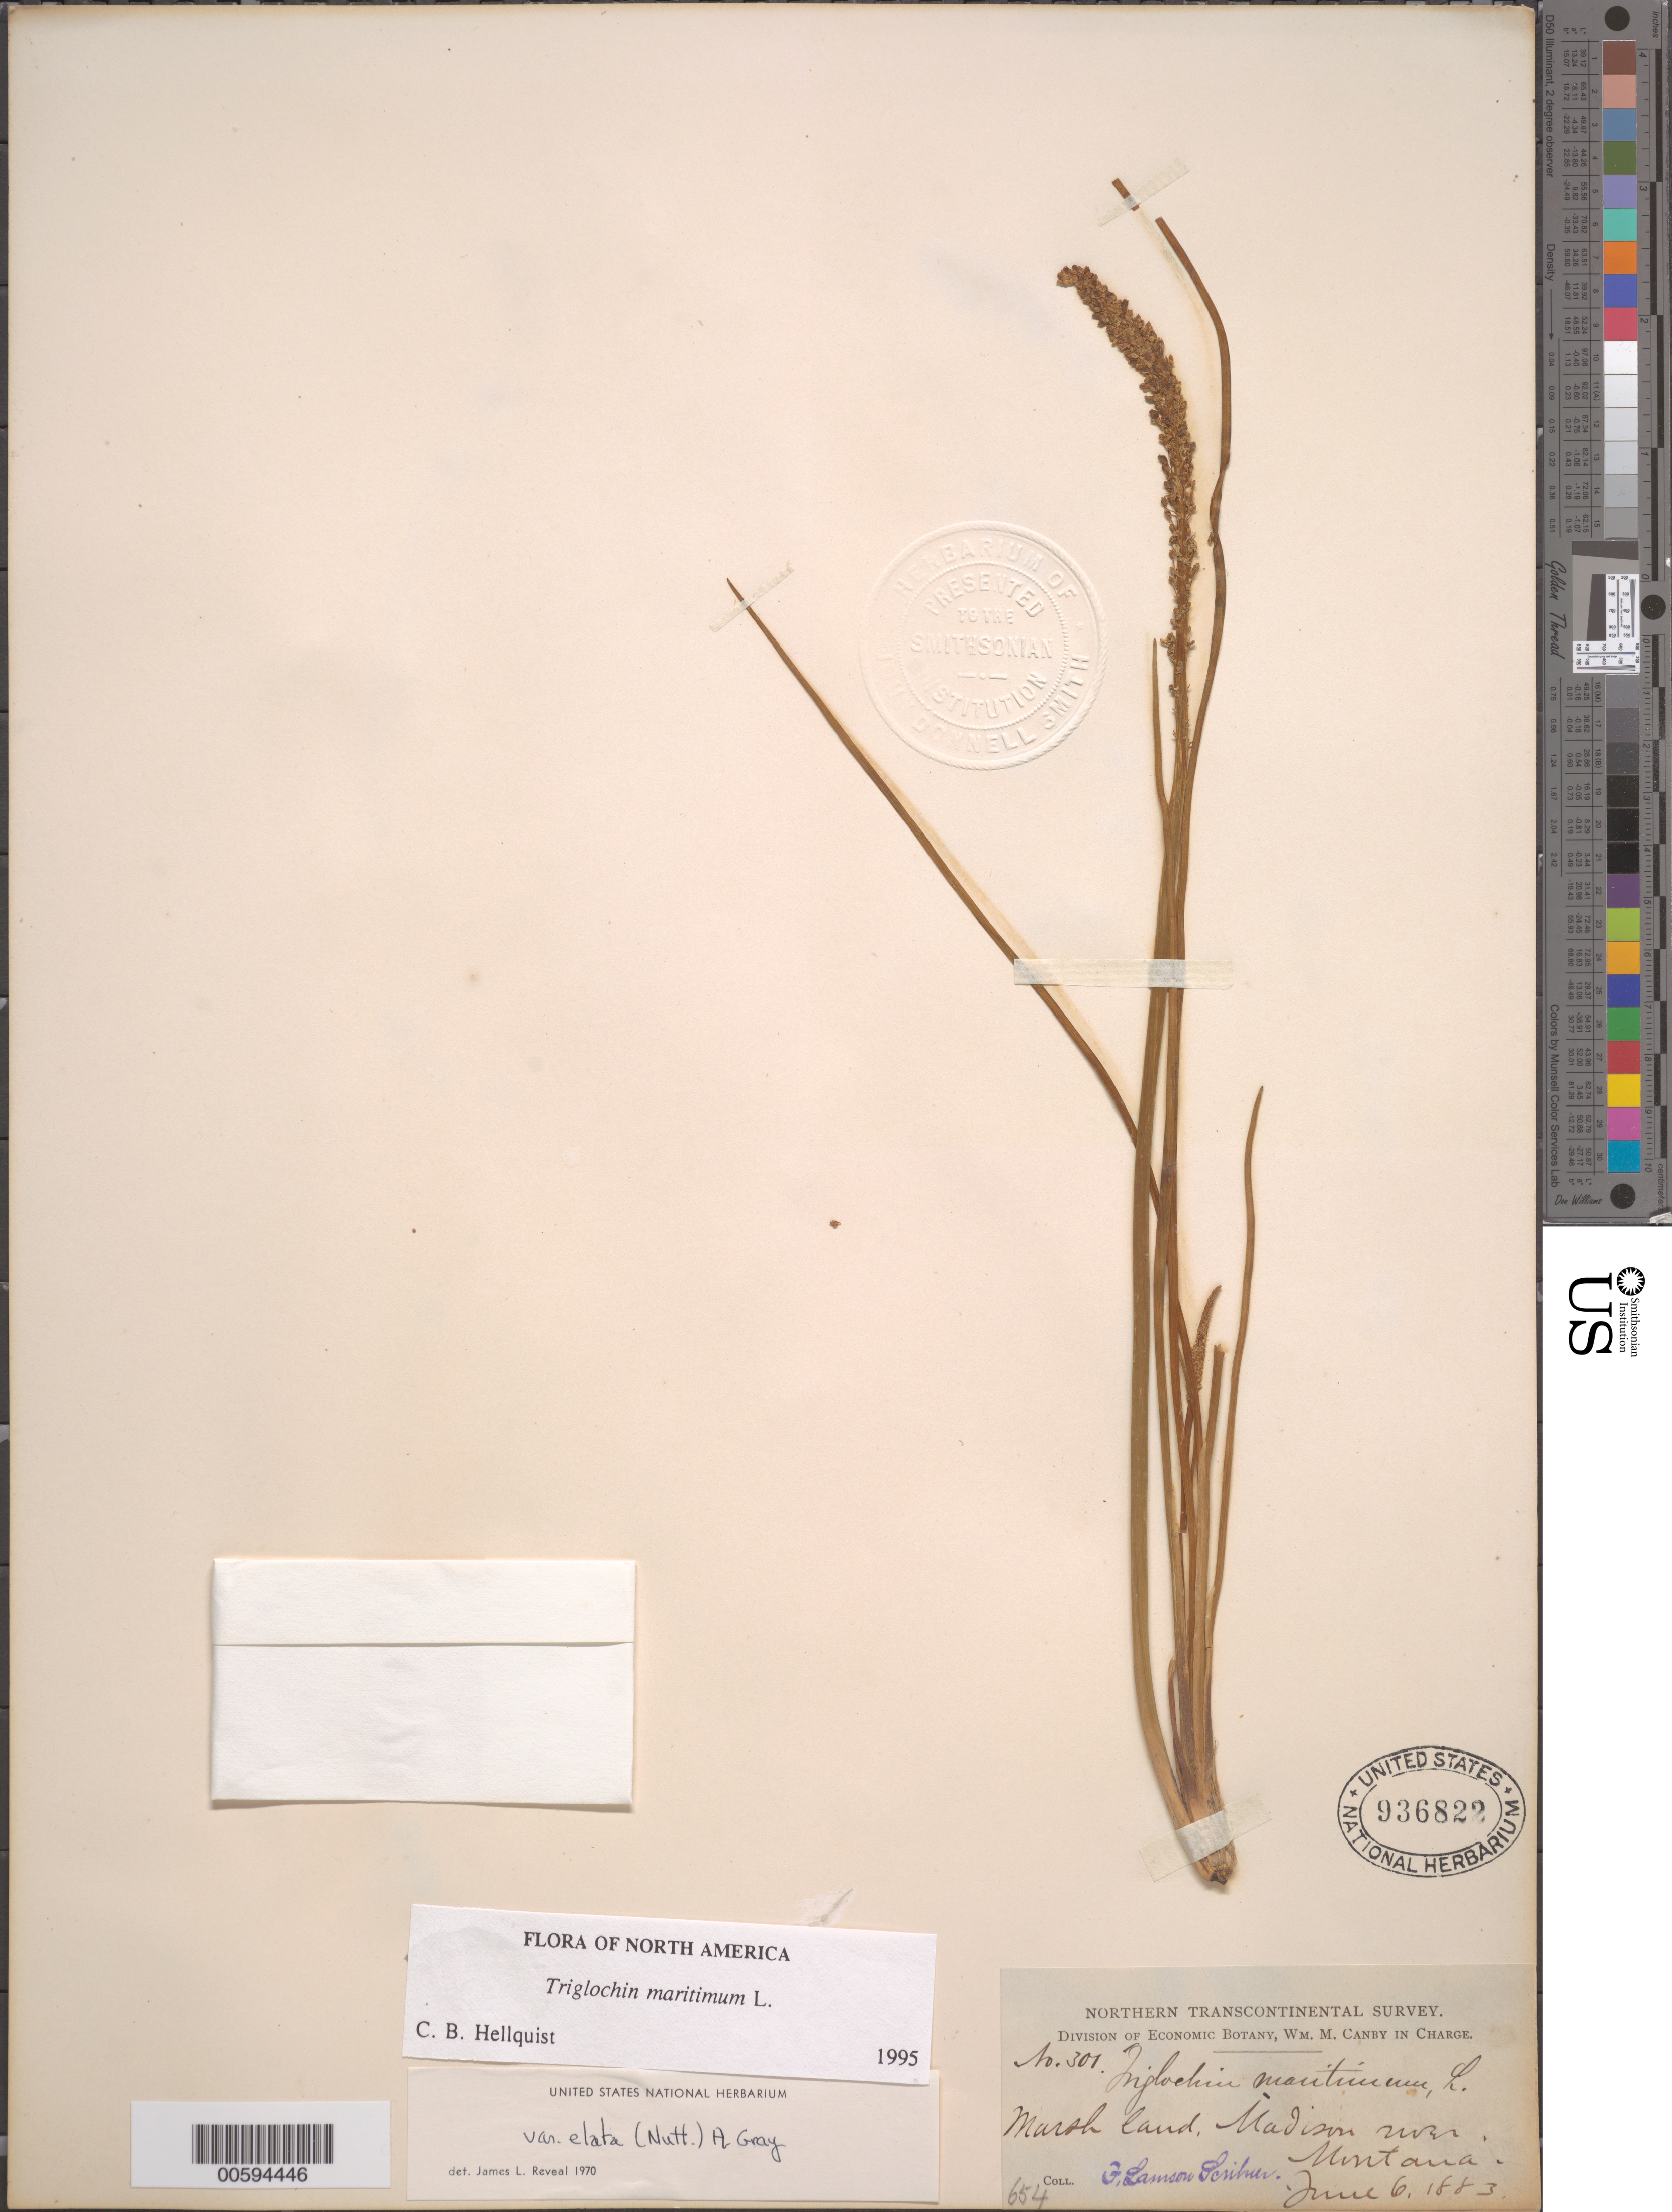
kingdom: Plantae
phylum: Tracheophyta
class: Liliopsida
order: Alismatales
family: Juncaginaceae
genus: Triglochin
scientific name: Triglochin maritima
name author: L.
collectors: F. L. Scribner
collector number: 301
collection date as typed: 06 Jun 1883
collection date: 1883-06-06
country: United States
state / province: Montana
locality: Madison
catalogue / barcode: US 936822